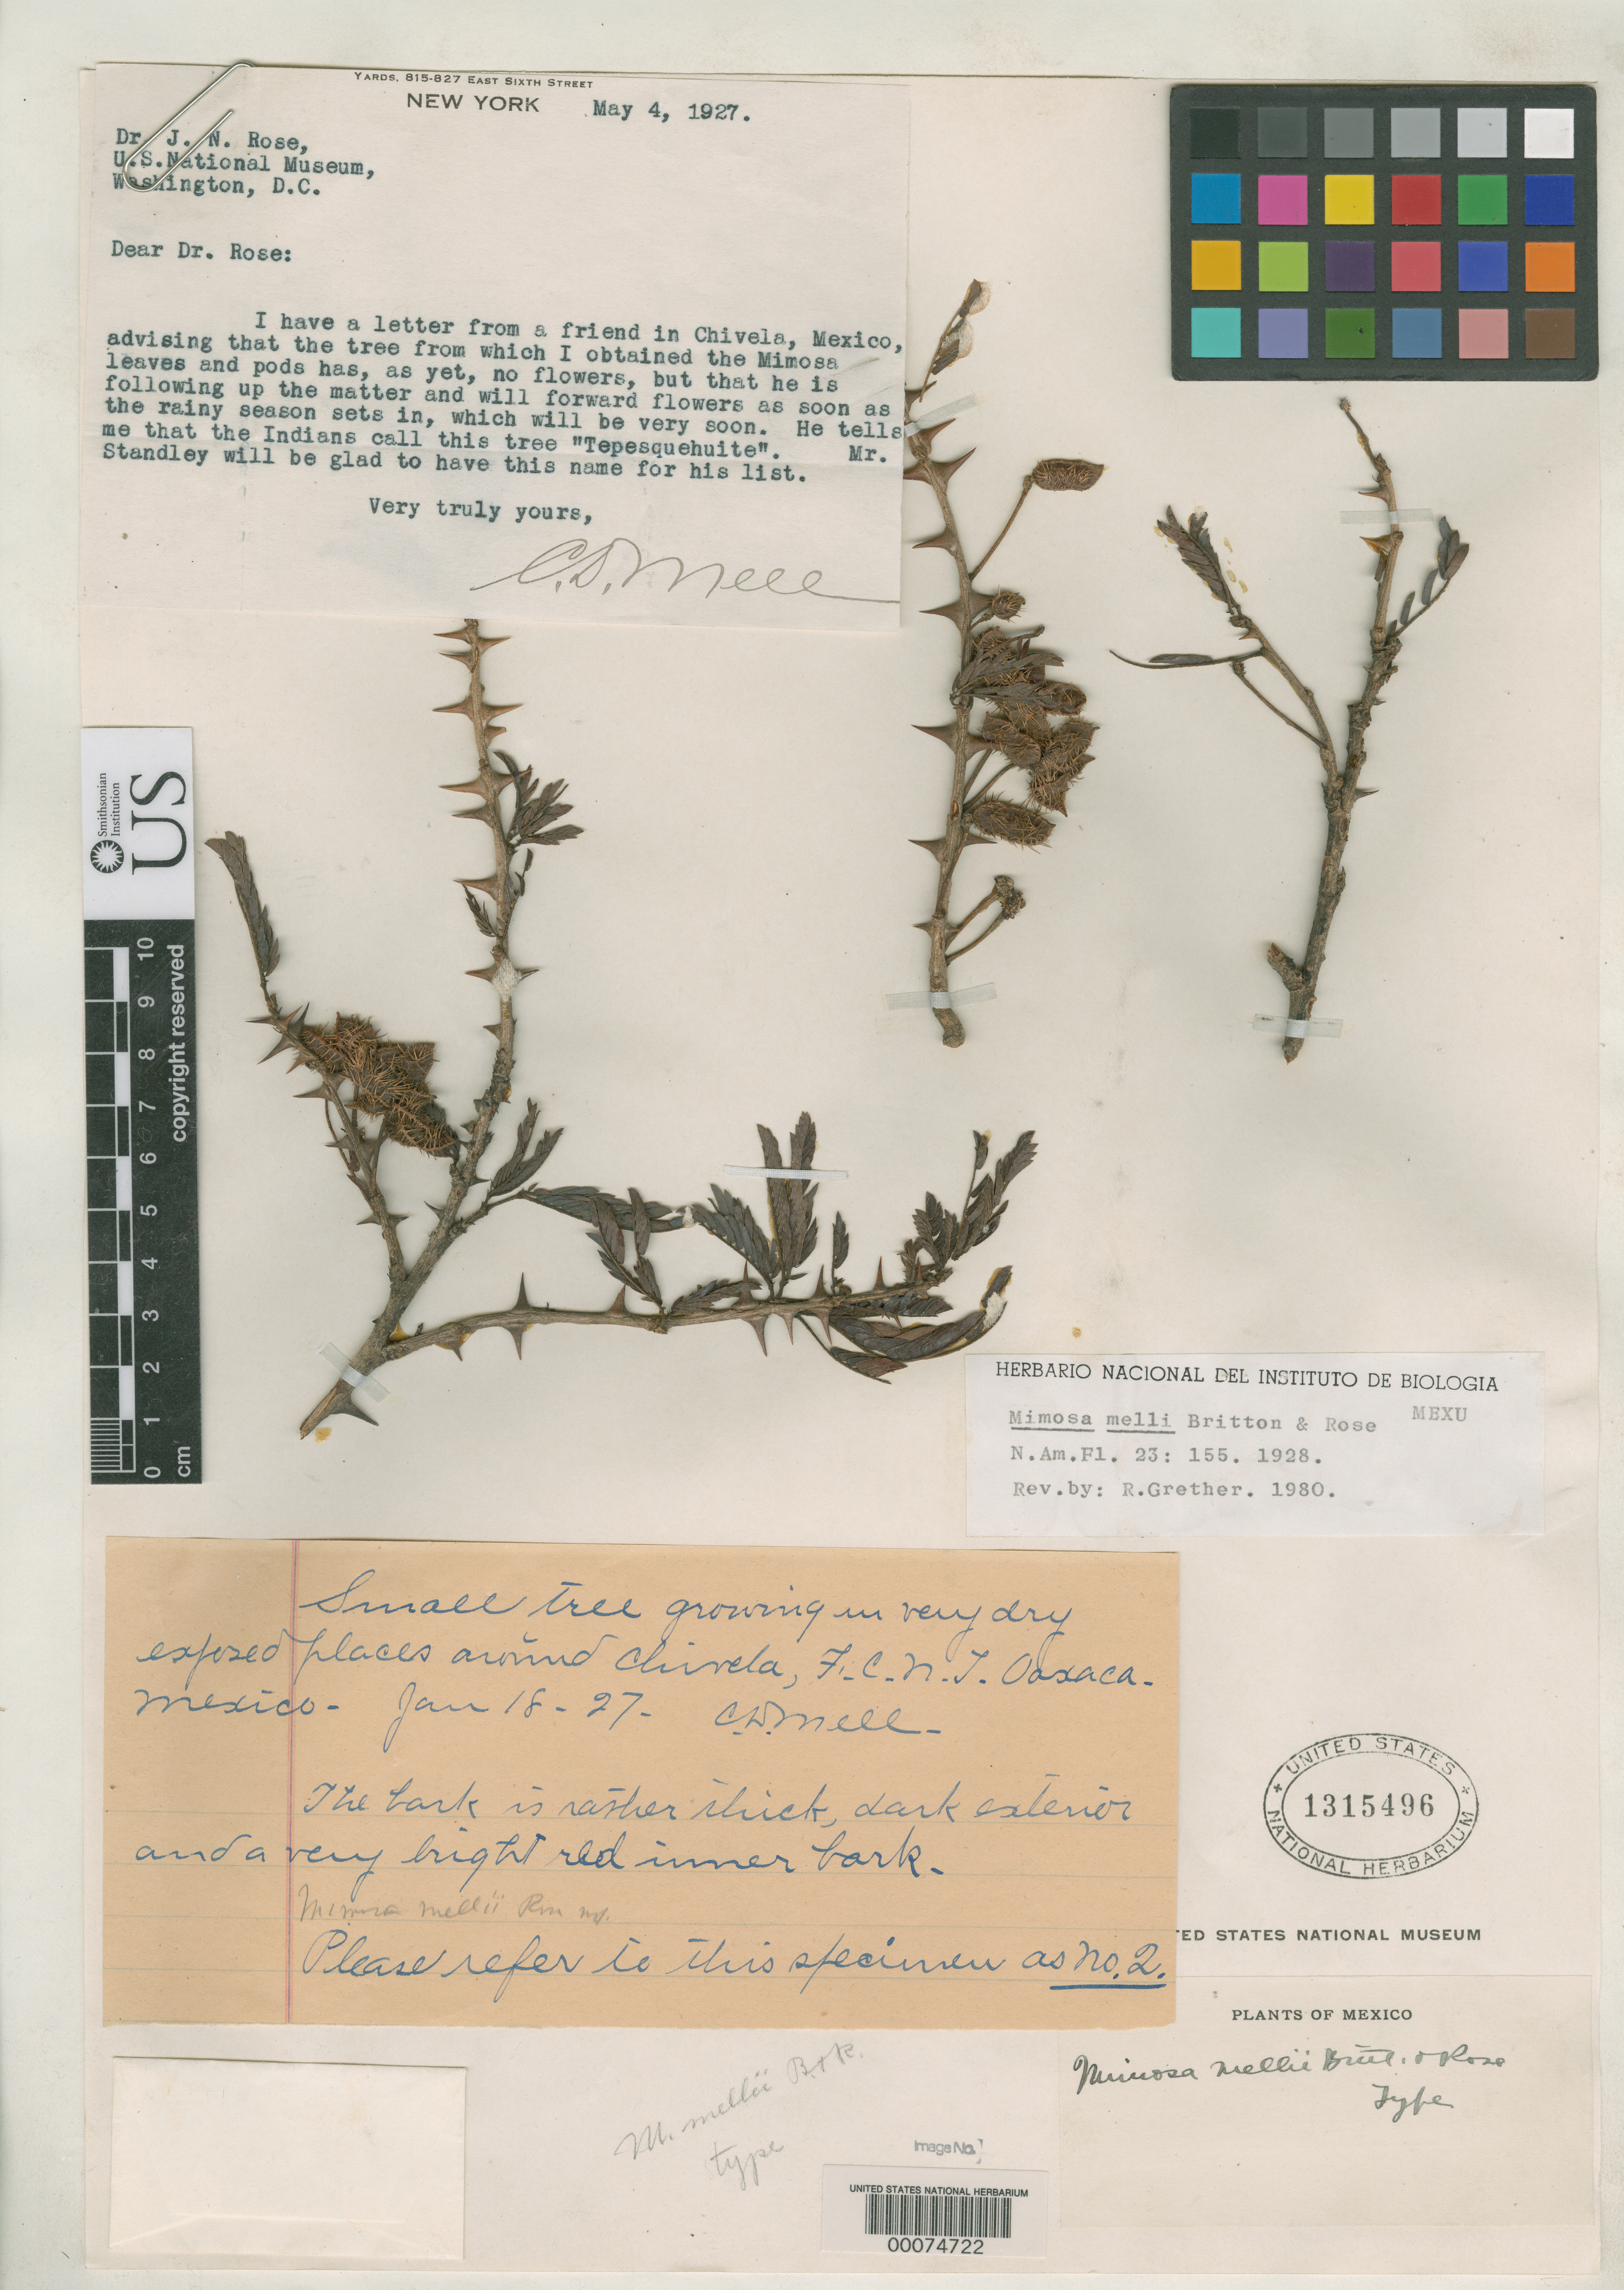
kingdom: Plantae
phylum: Tracheophyta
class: Magnoliopsida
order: Fabales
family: Fabaceae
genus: Mimosa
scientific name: Mimosa mellii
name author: Britton & Rose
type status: Type Collection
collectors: C. D. Mell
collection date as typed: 18 Jan 1927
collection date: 1927-01-18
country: Mexico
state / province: Oaxaca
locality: Chivela.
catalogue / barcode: US 1315496